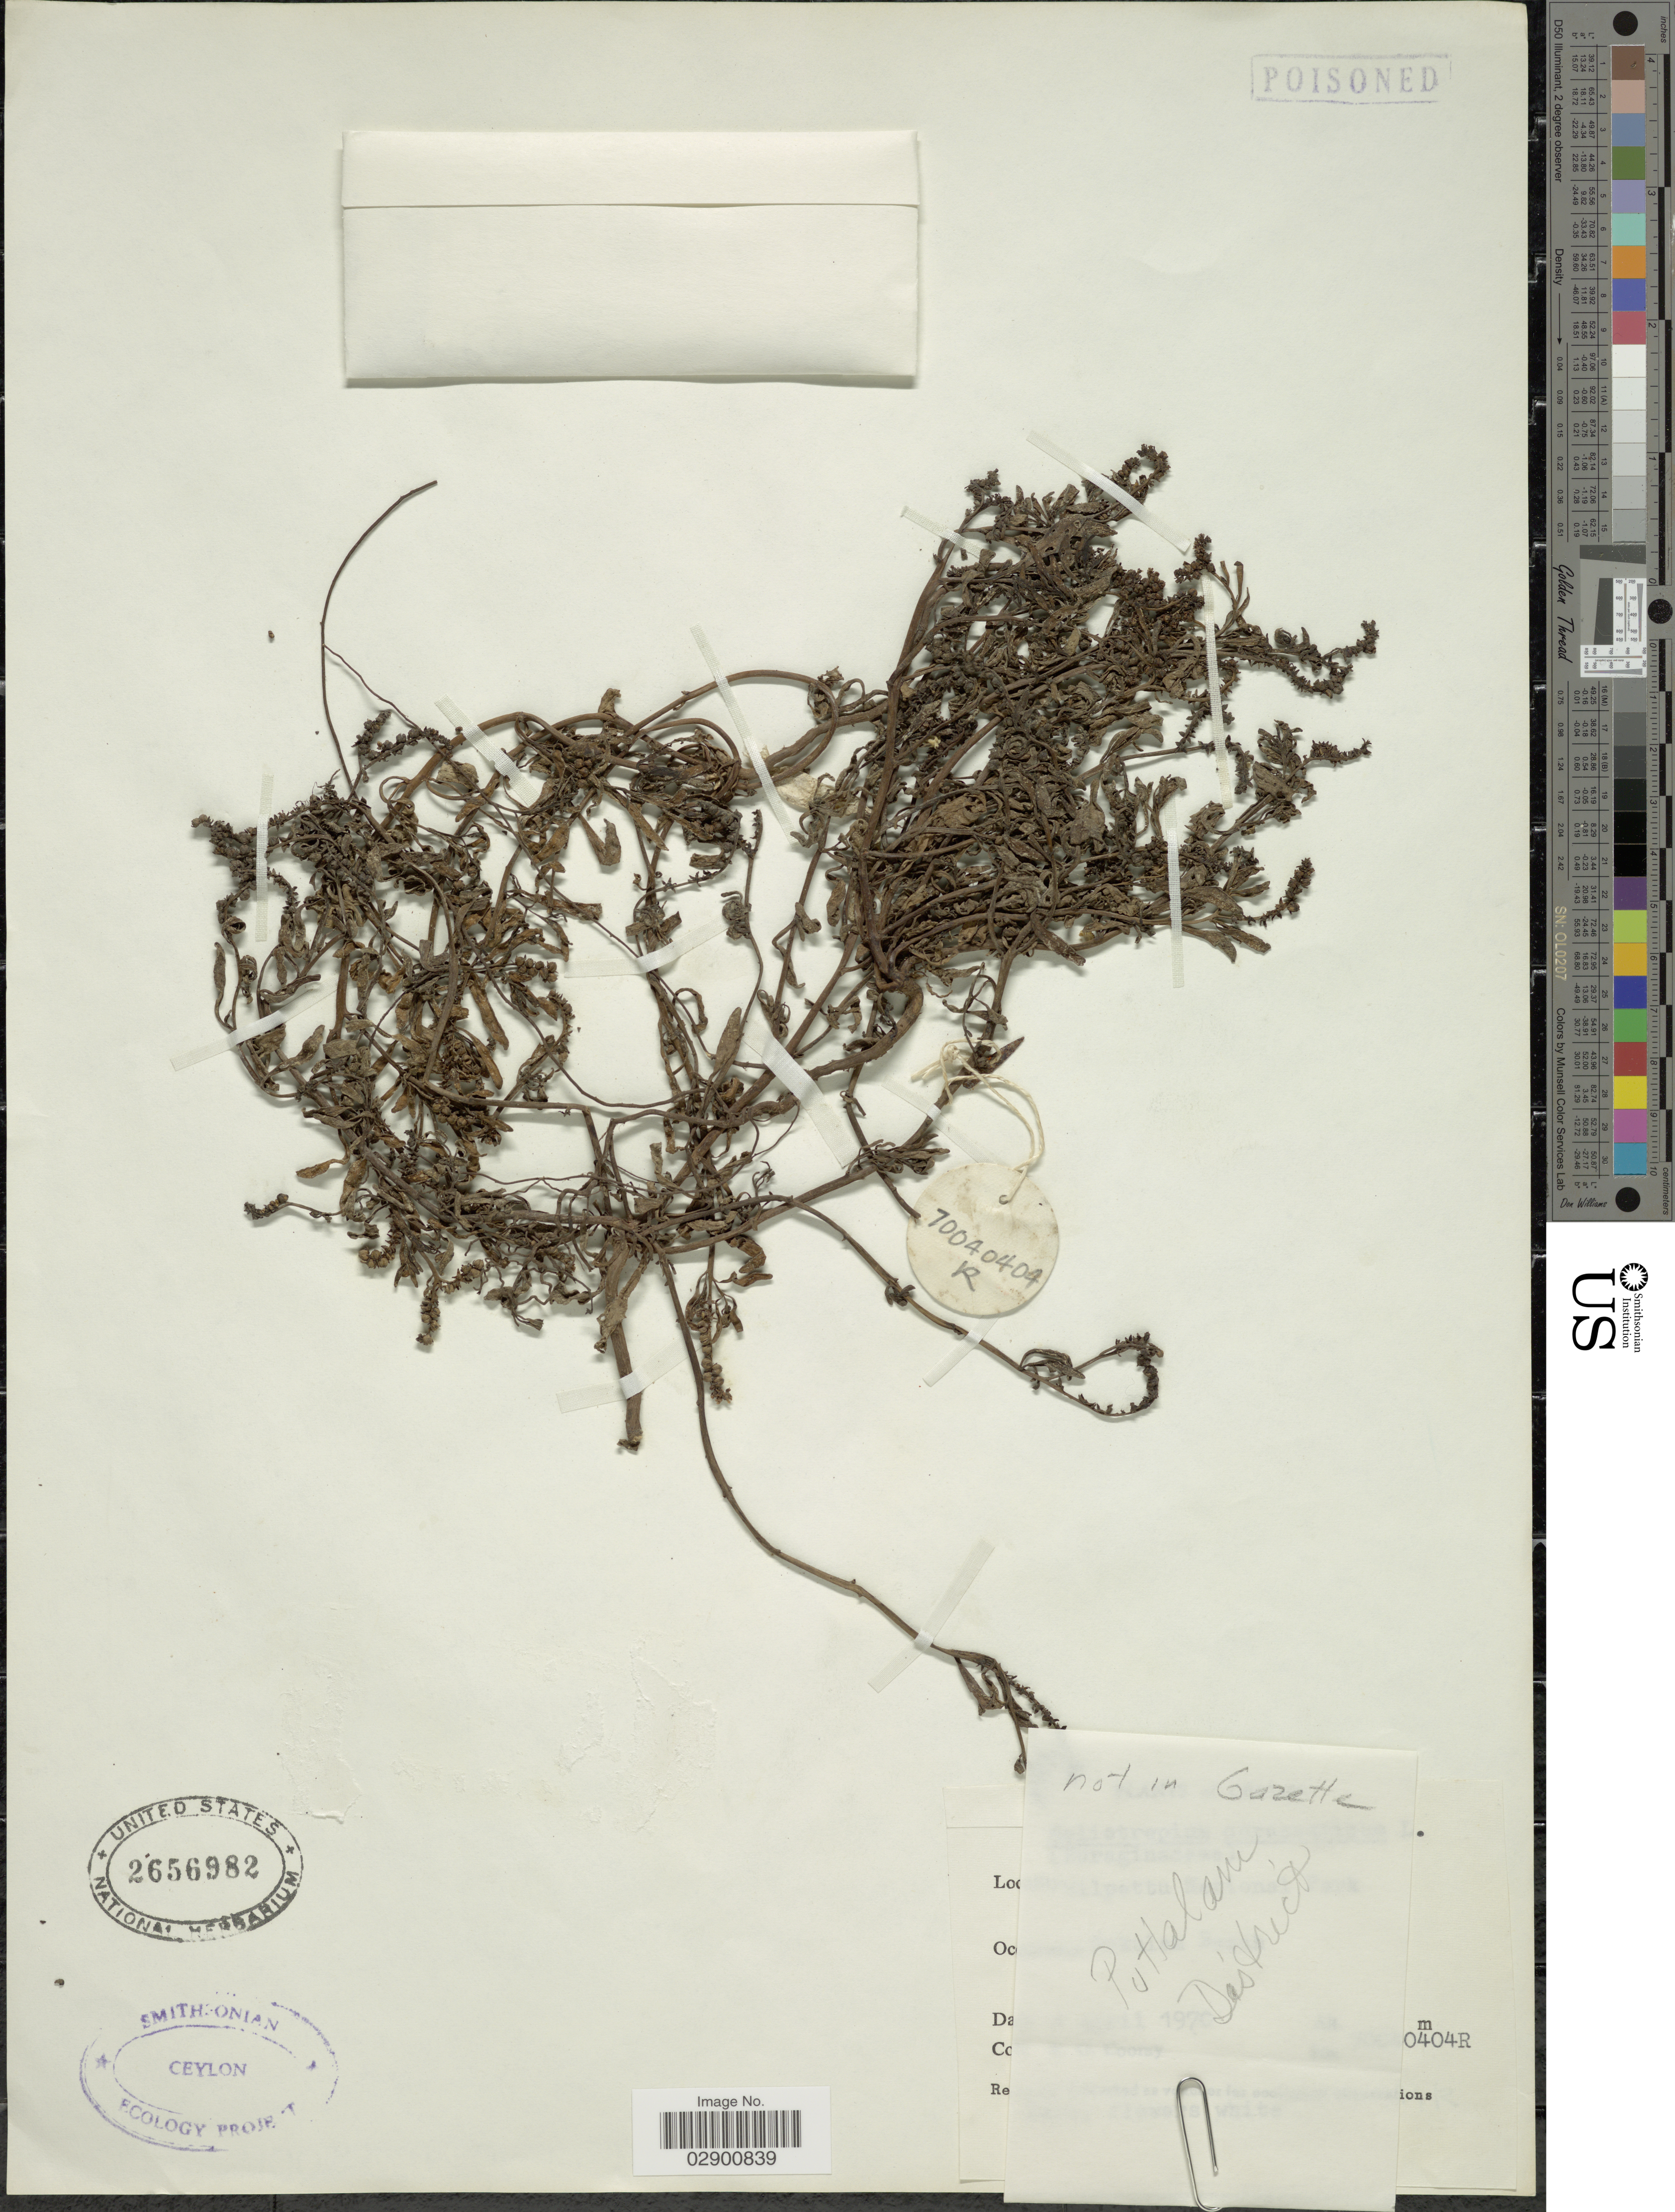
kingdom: Plantae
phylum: Tracheophyta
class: Magnoliopsida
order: Boraginales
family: Heliotropiaceae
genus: Heliotropium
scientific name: Heliotropium curassavicum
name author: L.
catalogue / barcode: US 2656982